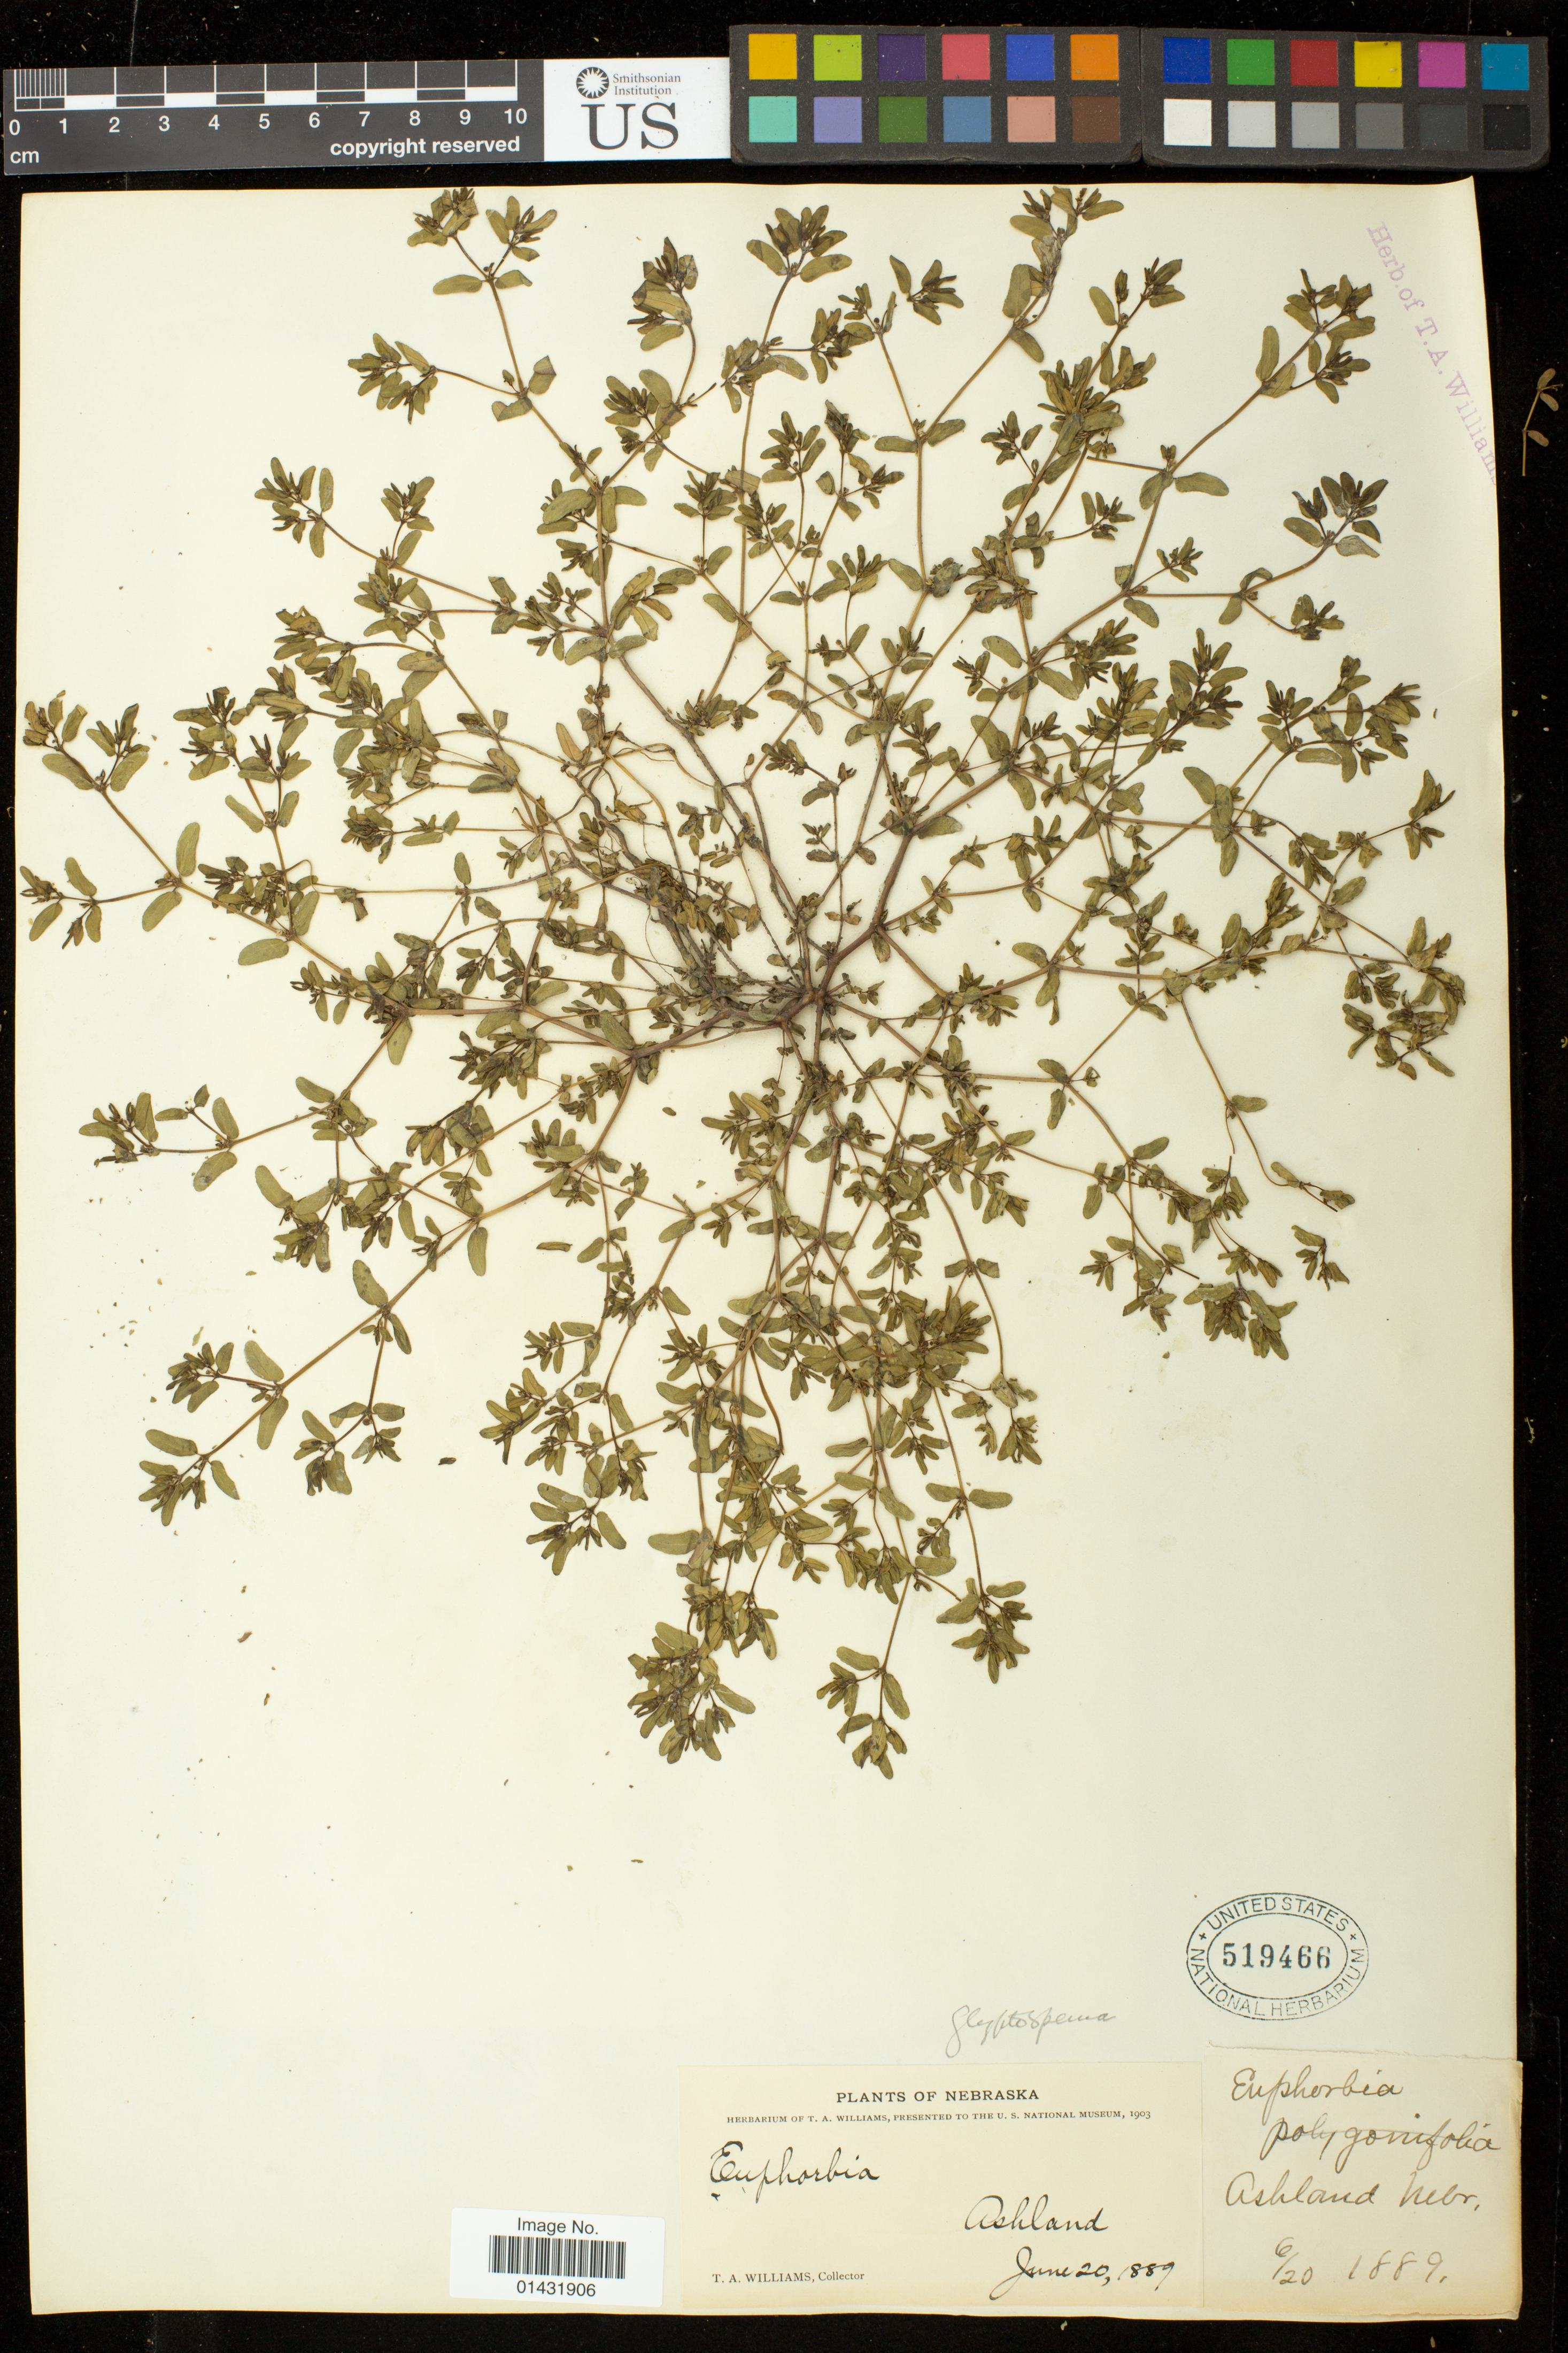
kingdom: Plantae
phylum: Tracheophyta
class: Magnoliopsida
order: Malpighiales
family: Euphorbiaceae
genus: Euphorbia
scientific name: Euphorbia glyptosperma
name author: Engelm.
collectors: T. A. Williams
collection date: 1889-06-20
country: United States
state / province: Nebraska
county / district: Saunders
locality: Ashland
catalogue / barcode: US 519466